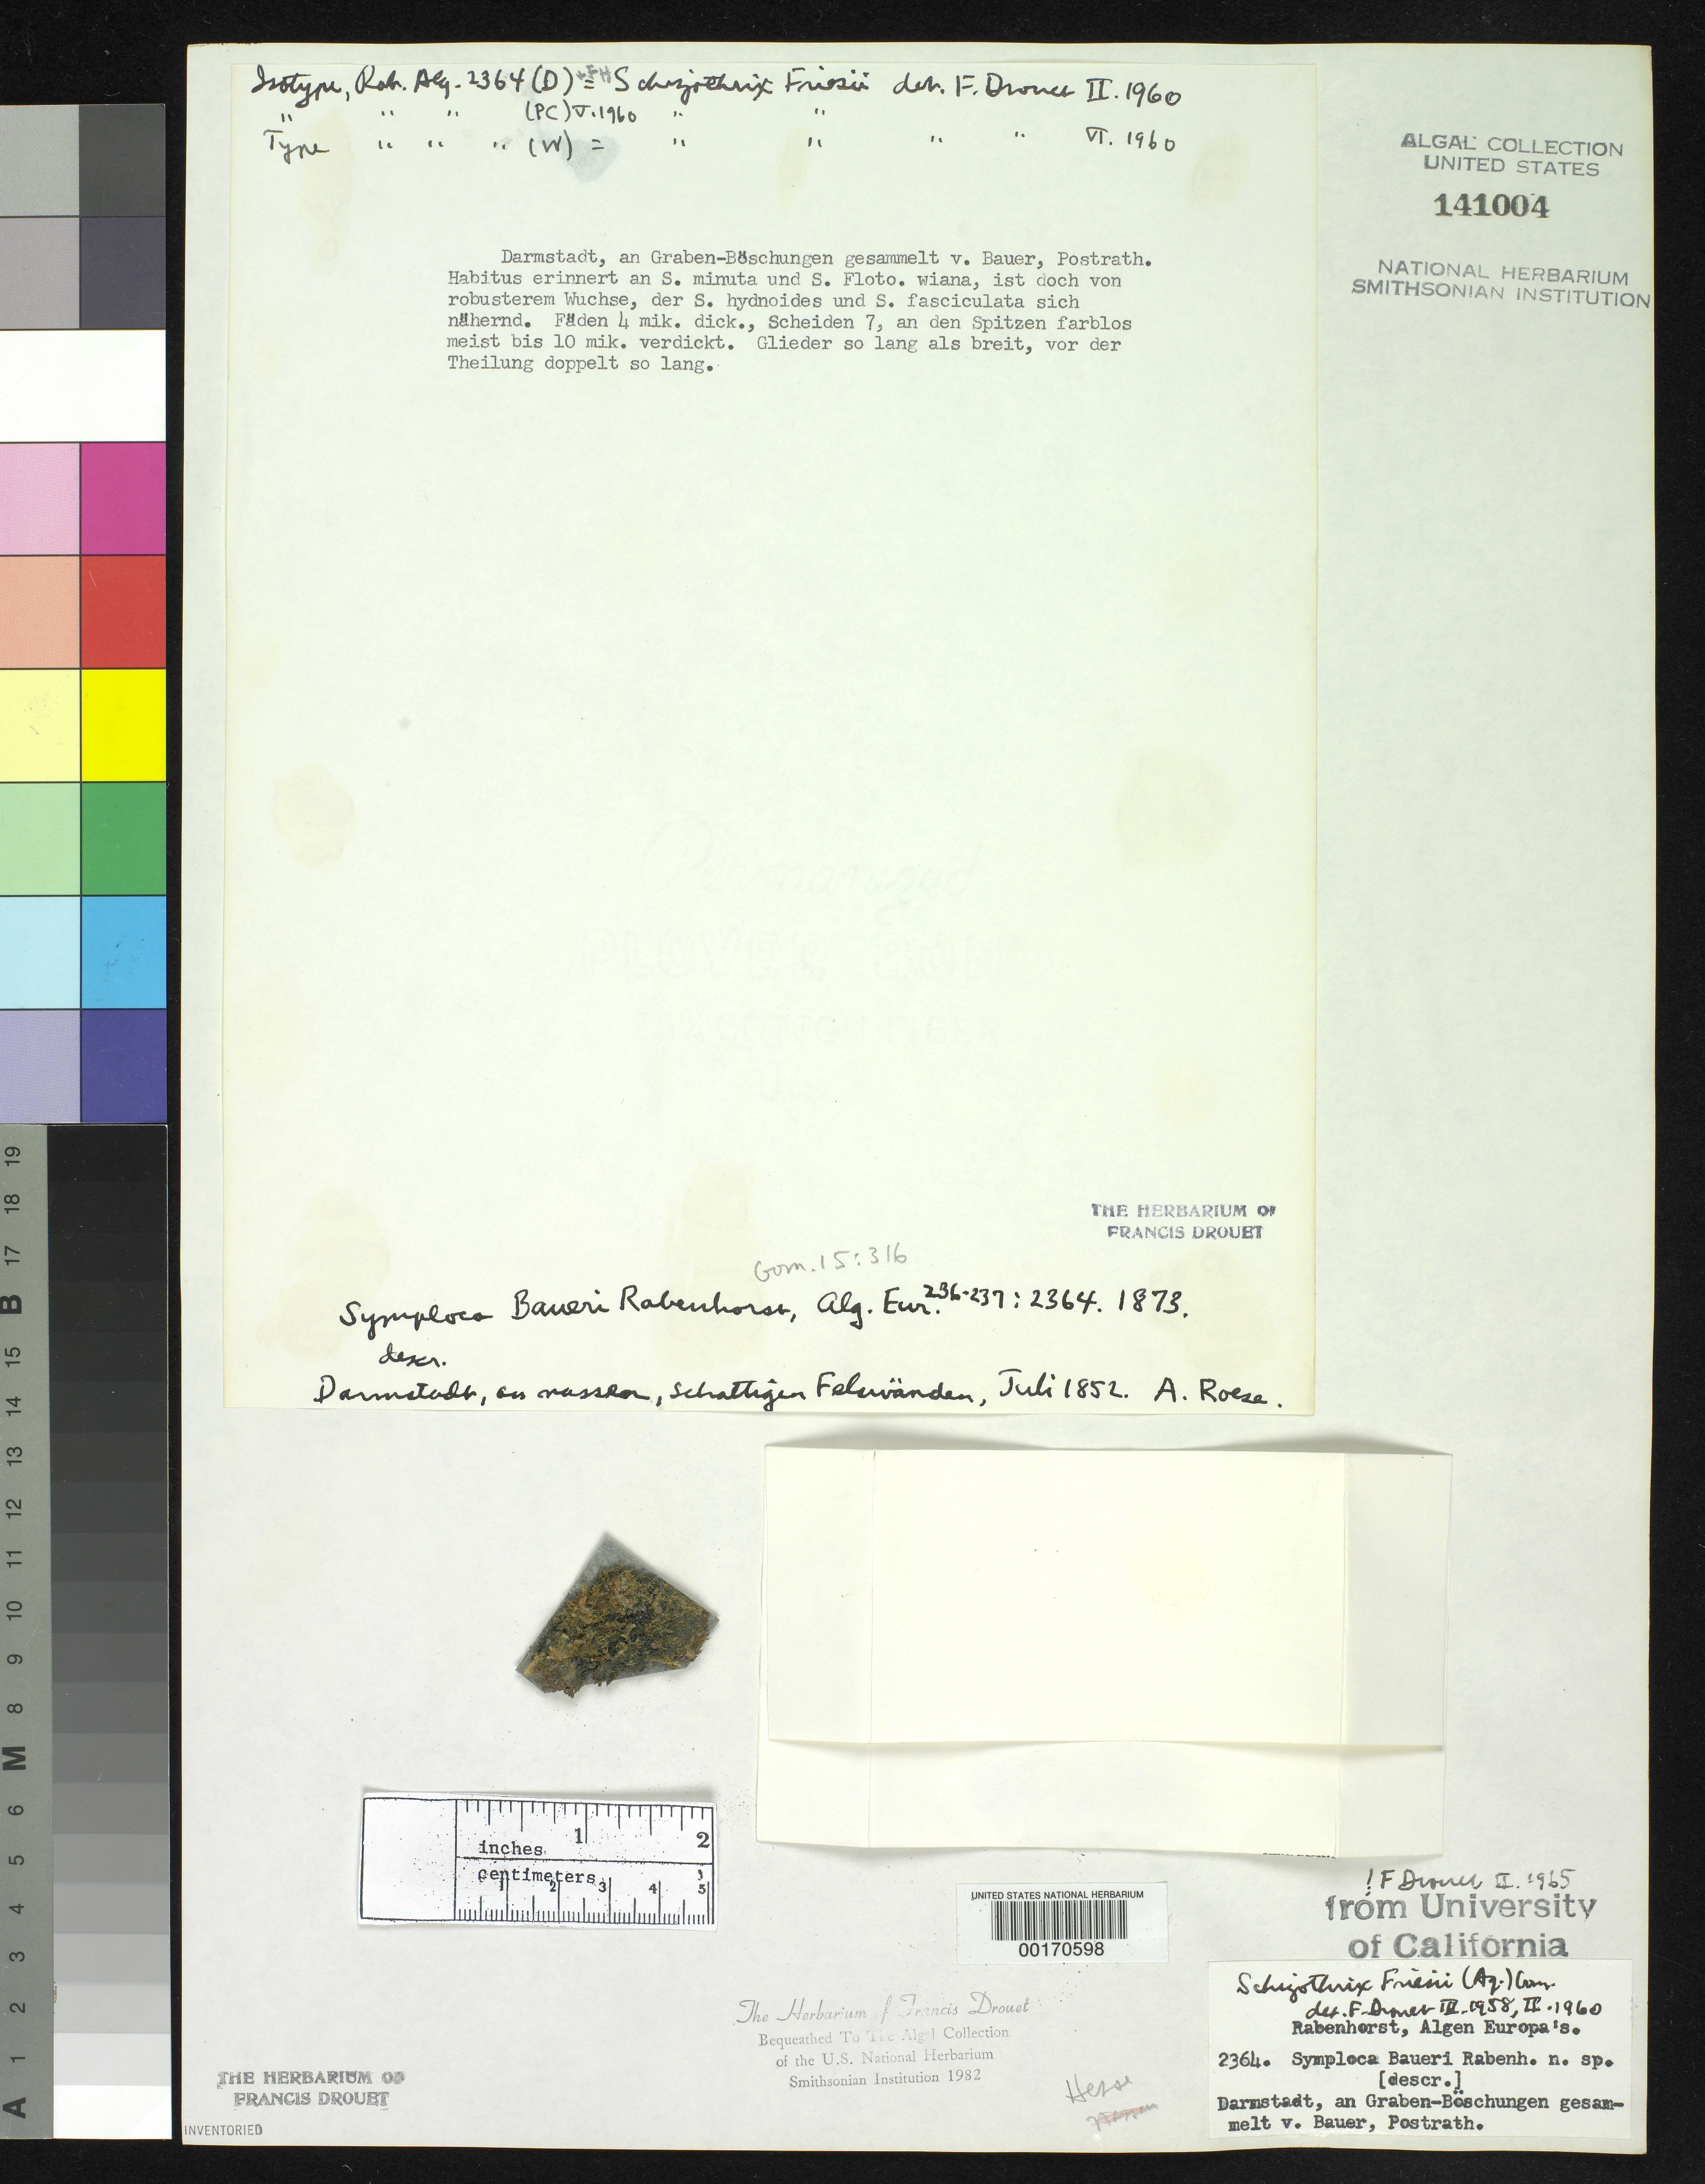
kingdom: Bacteria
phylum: Cyanobacteria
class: Cyanobacteriia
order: Cyanobacteriales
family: Coleofasciculaceae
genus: Symploca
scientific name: Symploca baueri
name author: Rabenh.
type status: Isotype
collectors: -. Bauer & -. Postrath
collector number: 2364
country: Germany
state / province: Hesse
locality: Darmstadt.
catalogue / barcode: US 141004